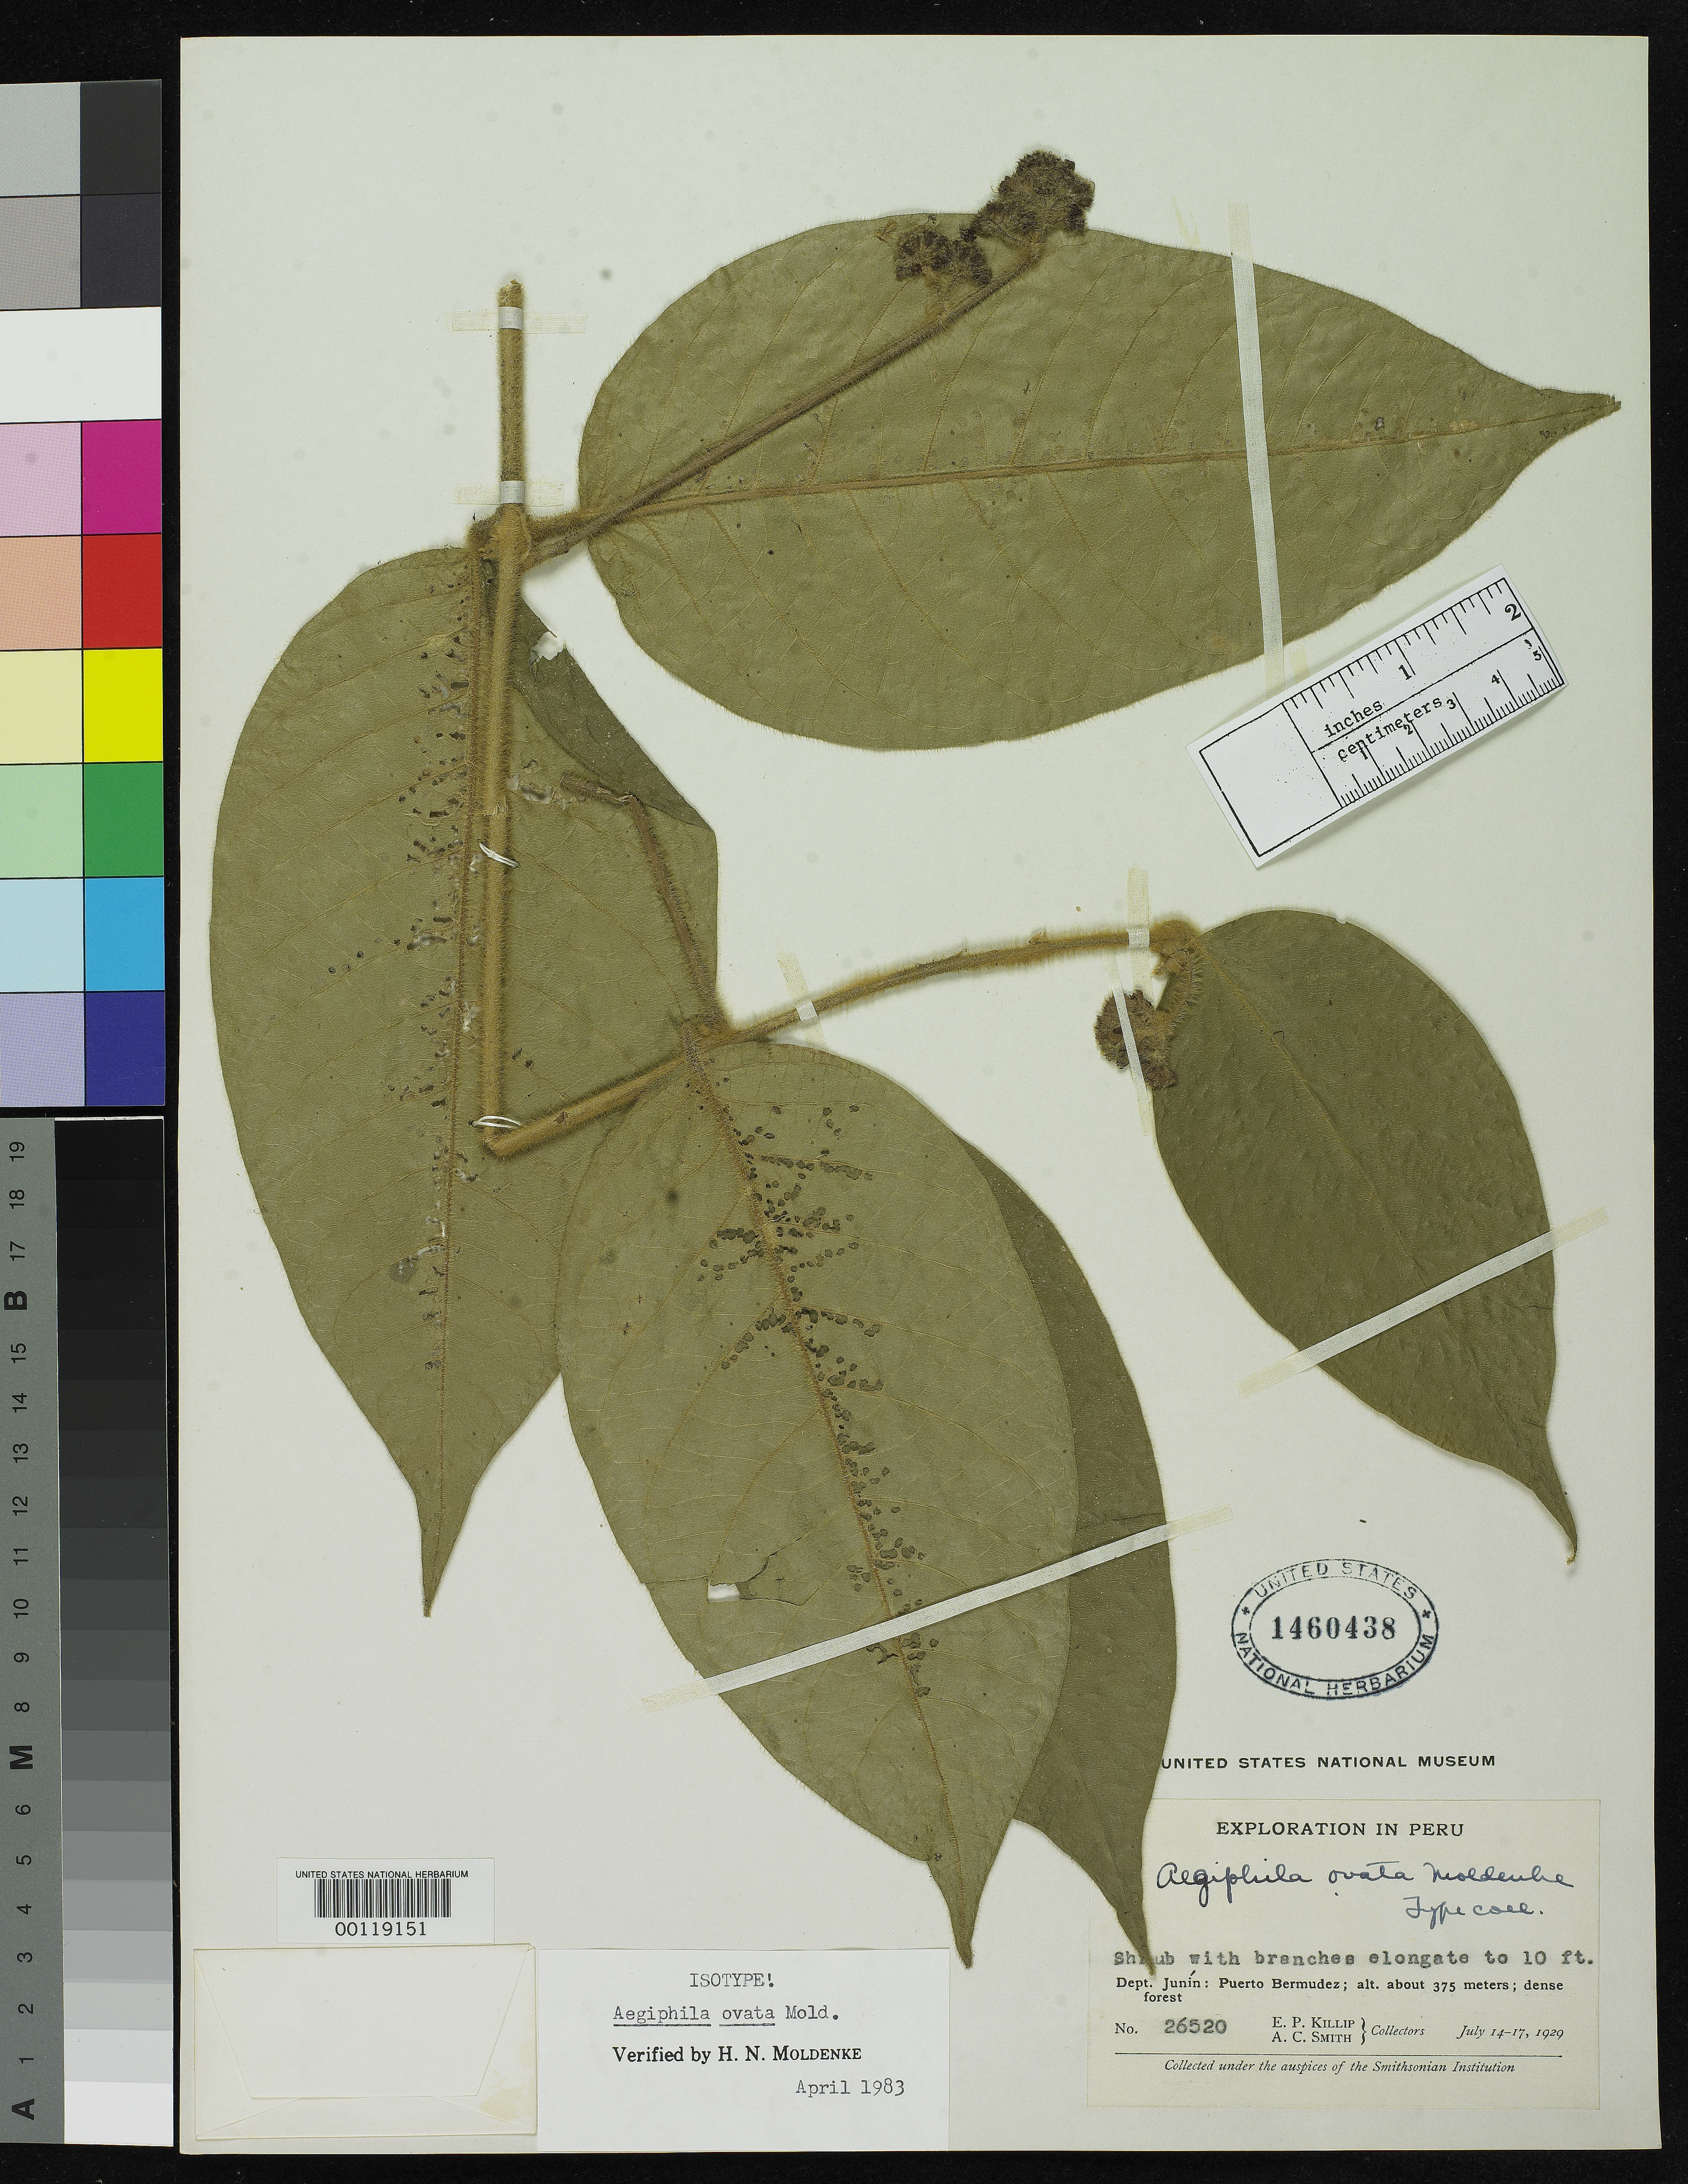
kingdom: Plantae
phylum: Tracheophyta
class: Magnoliopsida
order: Lamiales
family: Lamiaceae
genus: Aegiphila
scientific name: Aegiphila ovata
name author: Moldenke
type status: Isotype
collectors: E. P. Killip & A. C. Smith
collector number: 26520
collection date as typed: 14 Jul 1929 to 17 Jul 1929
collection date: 1929-07-14/1929-07-17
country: Peru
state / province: Junín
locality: Puerto Bermudez.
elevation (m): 375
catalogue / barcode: US 1460438